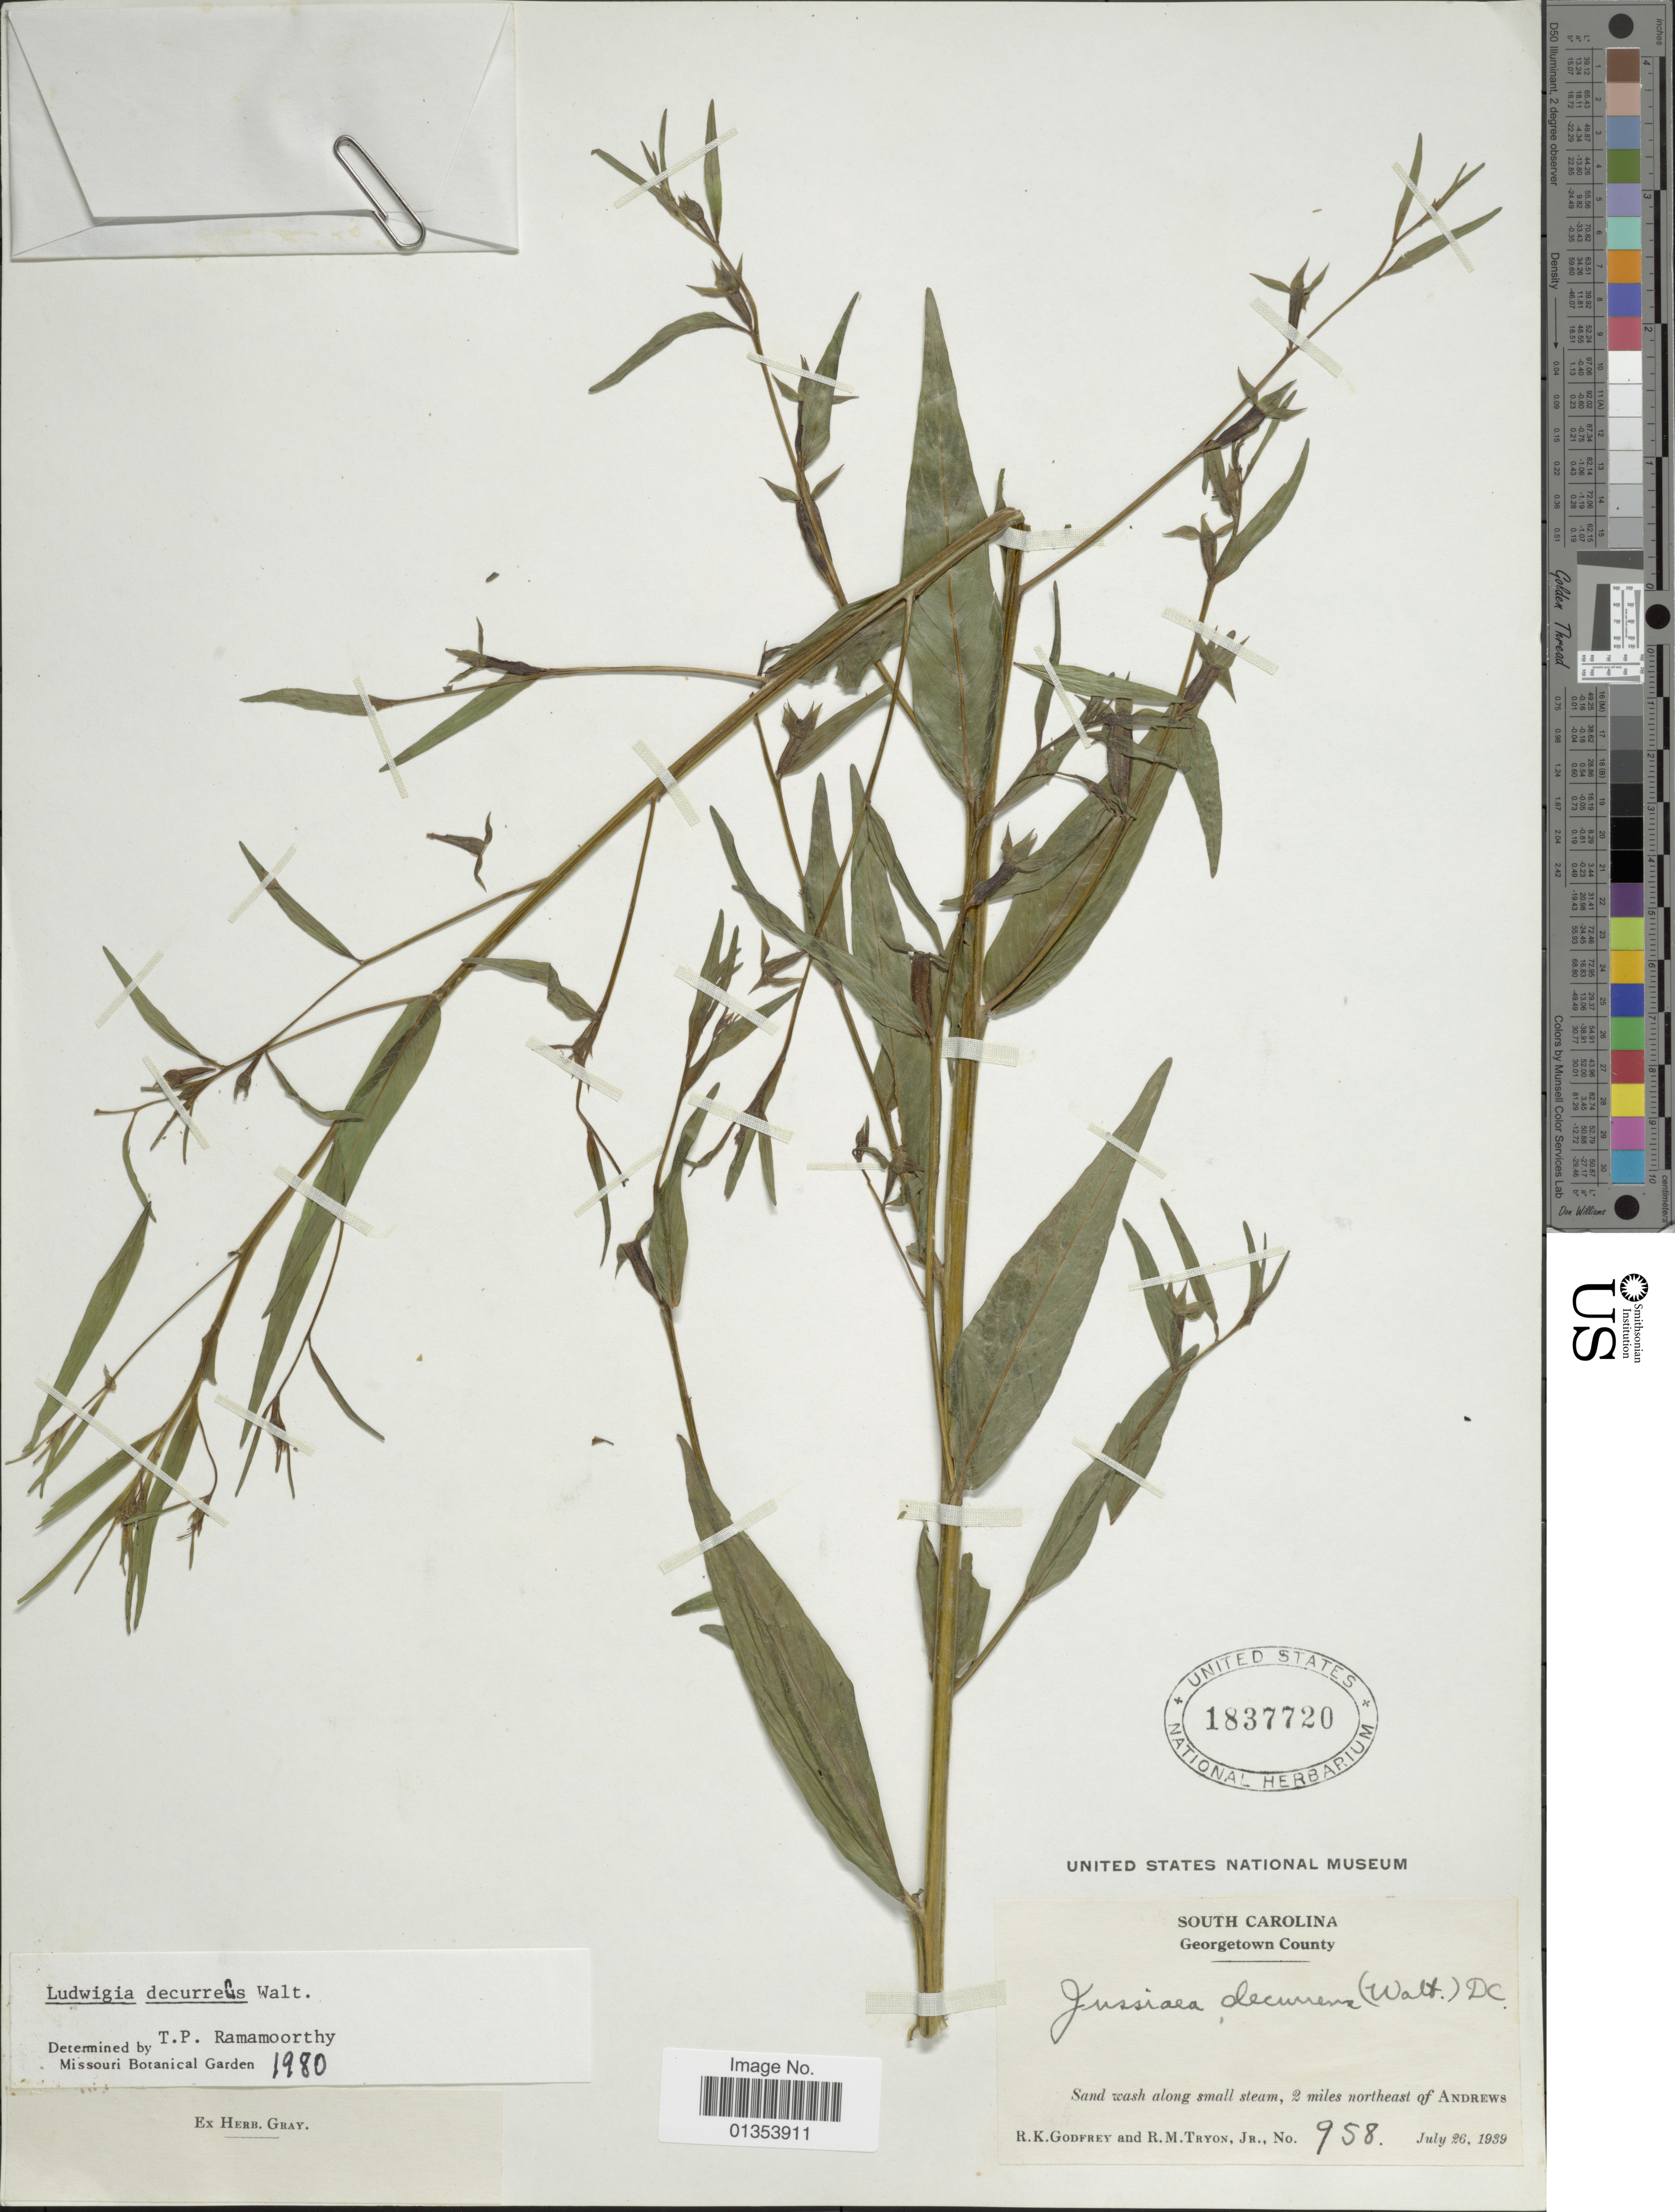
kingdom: Plantae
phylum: Tracheophyta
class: Magnoliopsida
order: Myrtales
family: Onagraceae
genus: Ludwigia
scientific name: Ludwigia decurrens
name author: Walter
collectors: R. K. Godfrey & R. M. Tryon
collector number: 958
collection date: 1939-07-26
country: United States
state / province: South Carolina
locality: Georgetown County, 2 miles northeast of Andrews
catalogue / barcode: US 1837720